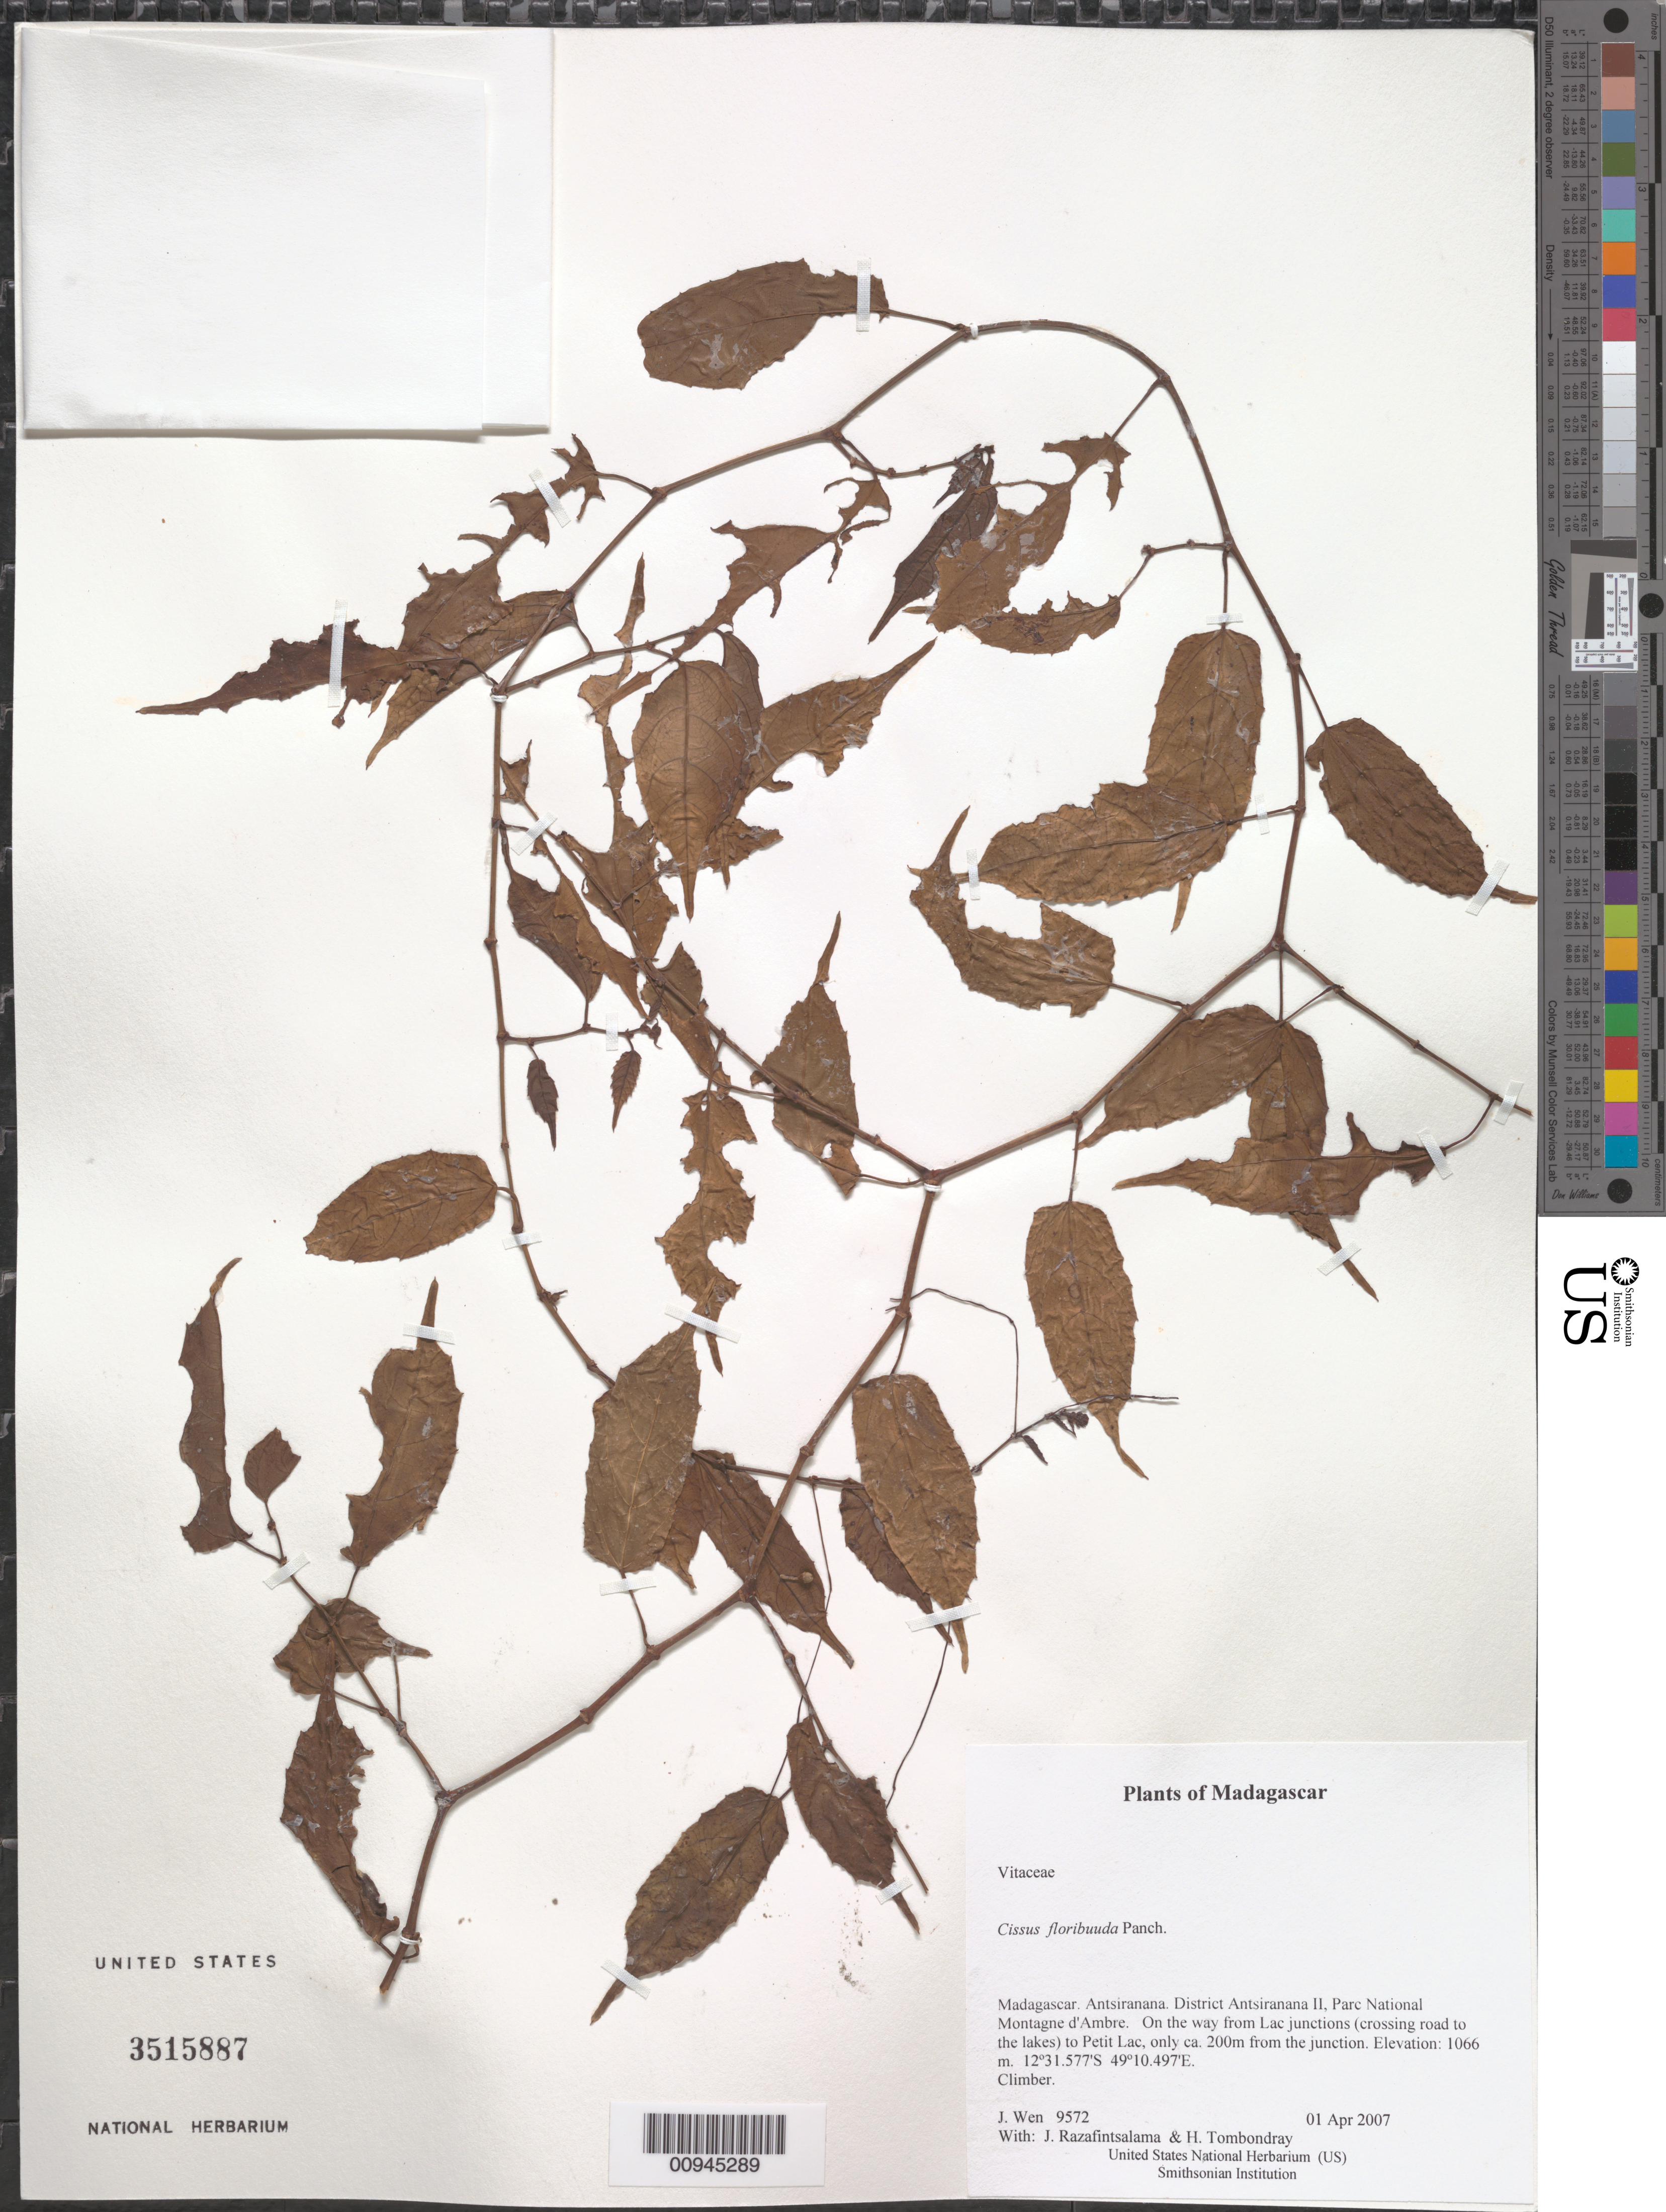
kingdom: Plantae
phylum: Tracheophyta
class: Magnoliopsida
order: Vitales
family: Vitaceae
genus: Cissus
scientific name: Cissus floribunda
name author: Planch.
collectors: J. Wen, J. Razafintsalama & H. Tombondray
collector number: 9572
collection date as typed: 01 Apr 2007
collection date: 2007-04-01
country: Madagascar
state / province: Diana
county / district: Antsiranana II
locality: District Antsiranana II, Parc National Montagne d'Ambre. On the way from Lac junctions (crossing road to the lakes) to Petit Lac, only ca. 200m from the junction.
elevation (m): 1066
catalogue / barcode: US 3515887